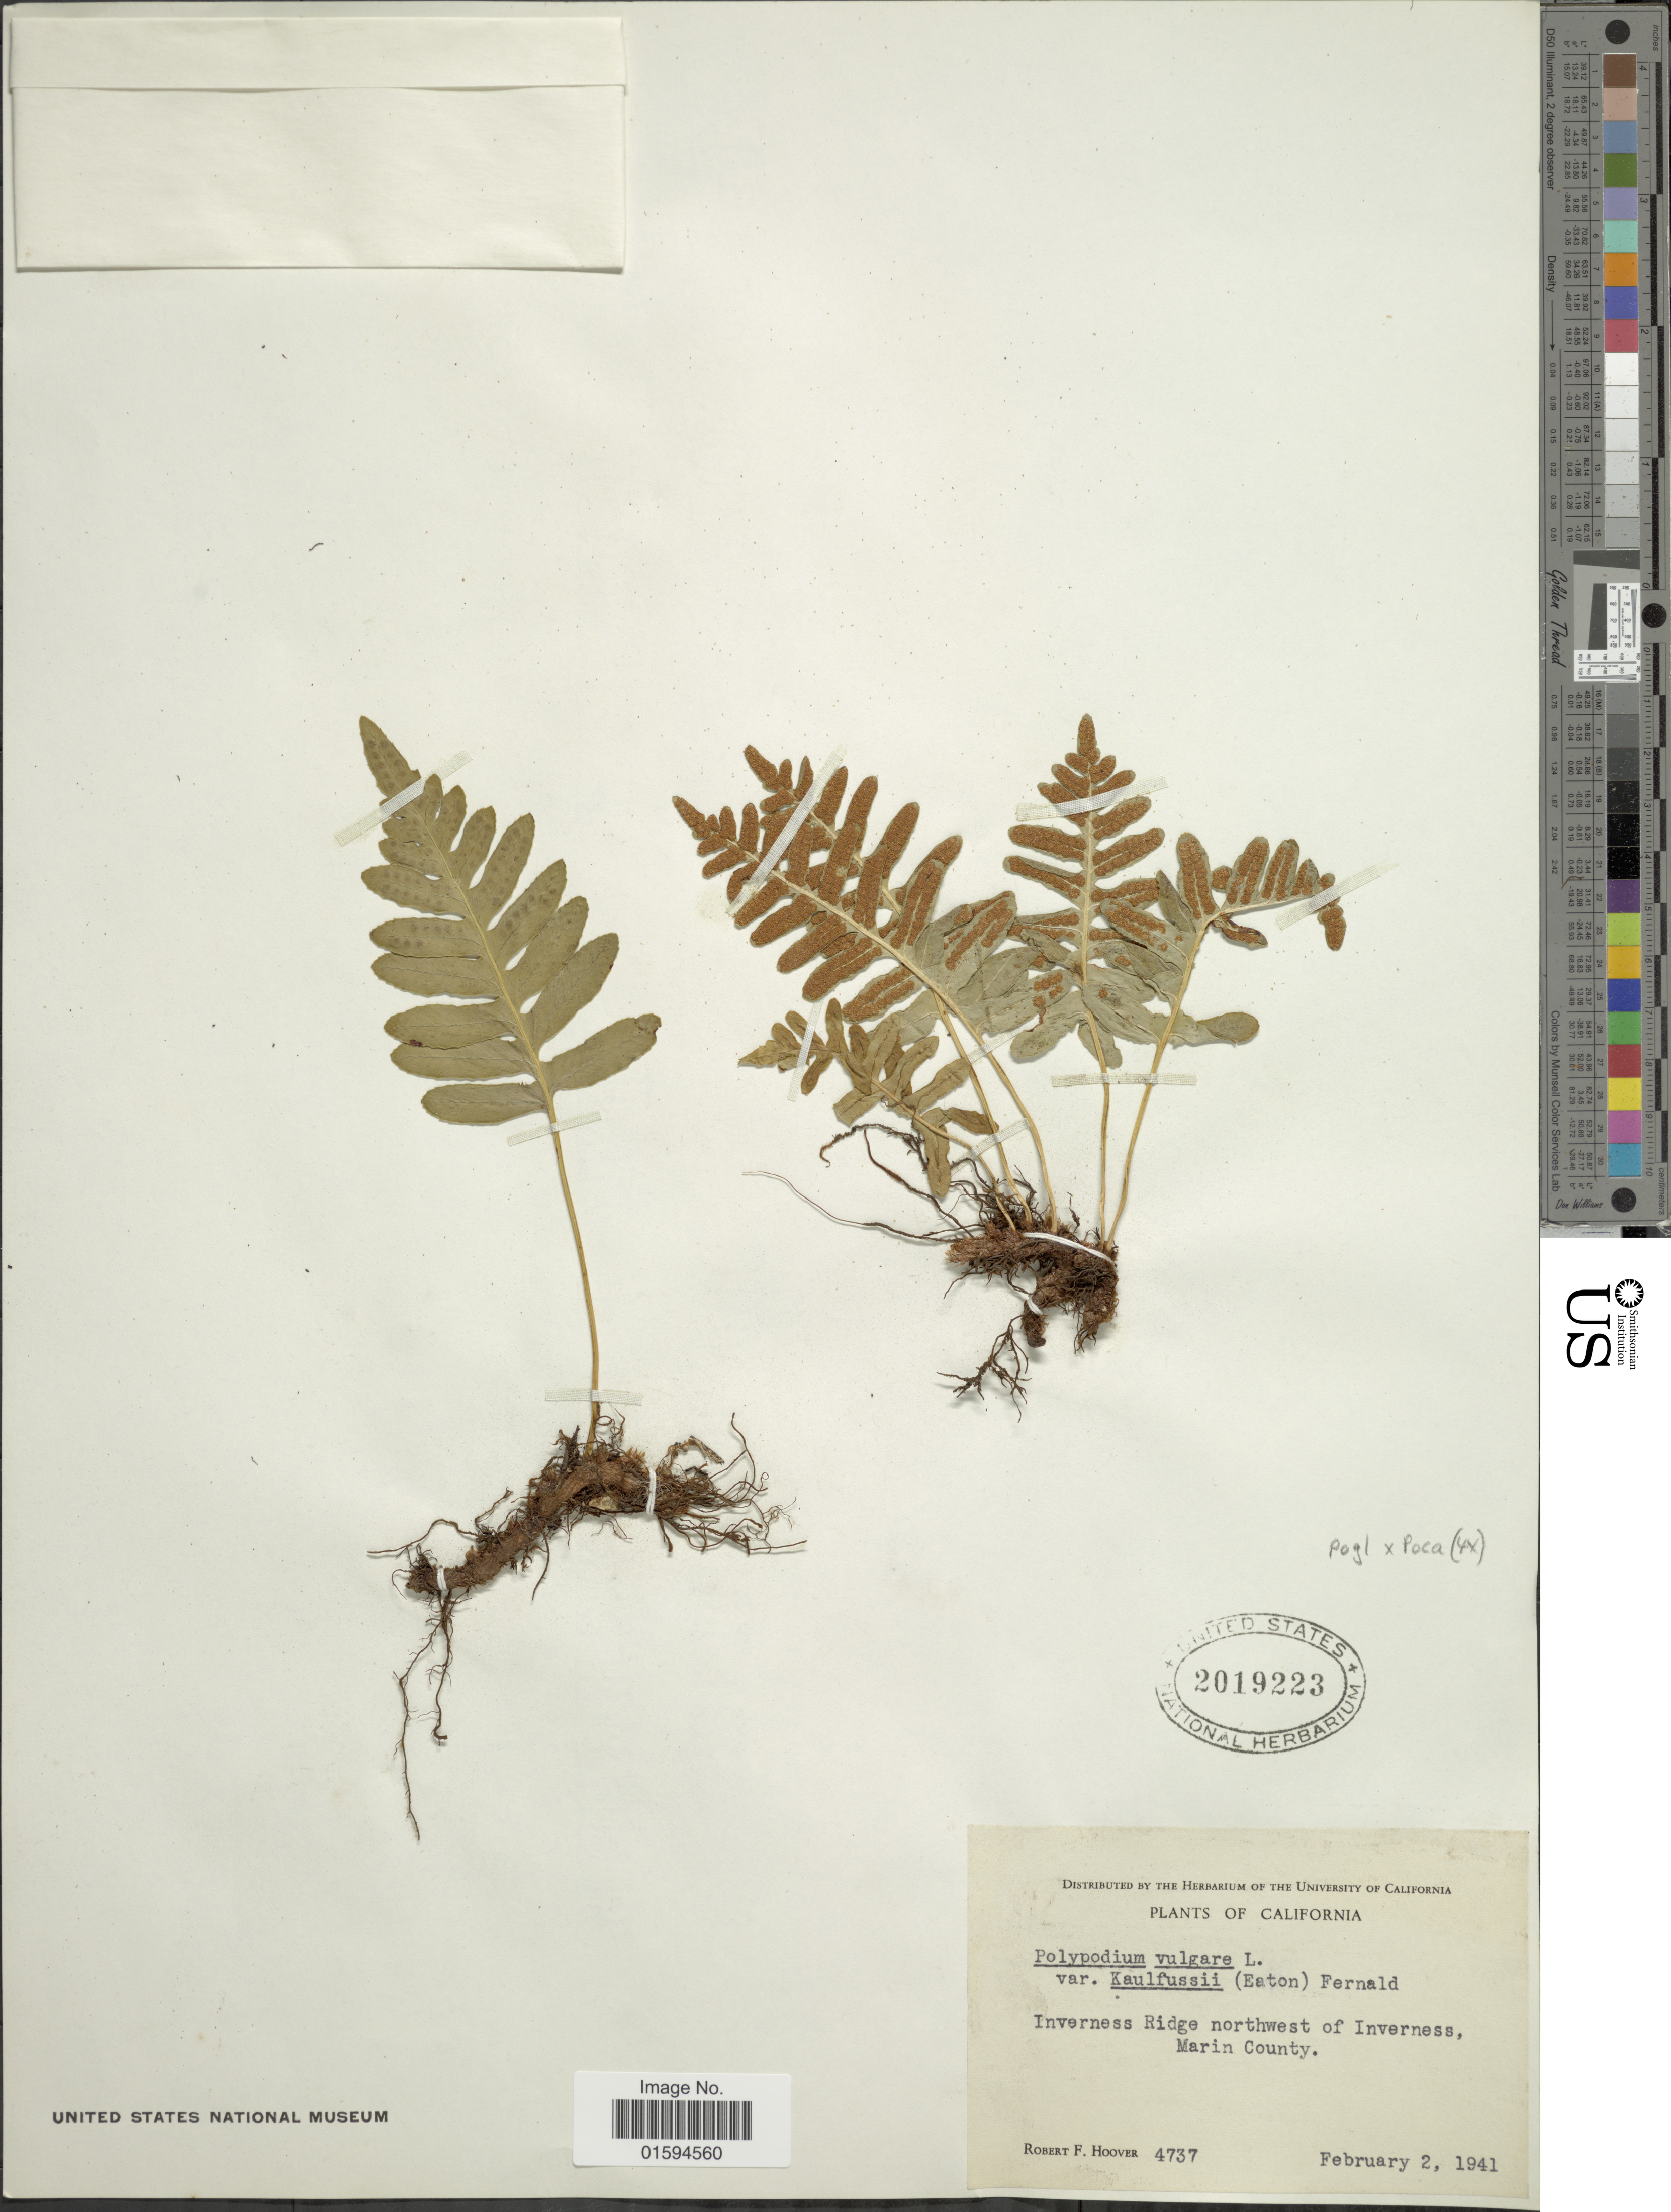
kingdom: Plantae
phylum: Tracheophyta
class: Polypodiopsida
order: Polypodiales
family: Polypodiaceae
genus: Polypodium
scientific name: Polypodium californicum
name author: Kaulf.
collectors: R. F. Hoover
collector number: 4737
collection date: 1941-02-02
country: United States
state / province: California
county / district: Marin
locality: Inverness Ridge northwest of Inverness, Marin County.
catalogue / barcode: US 2019223